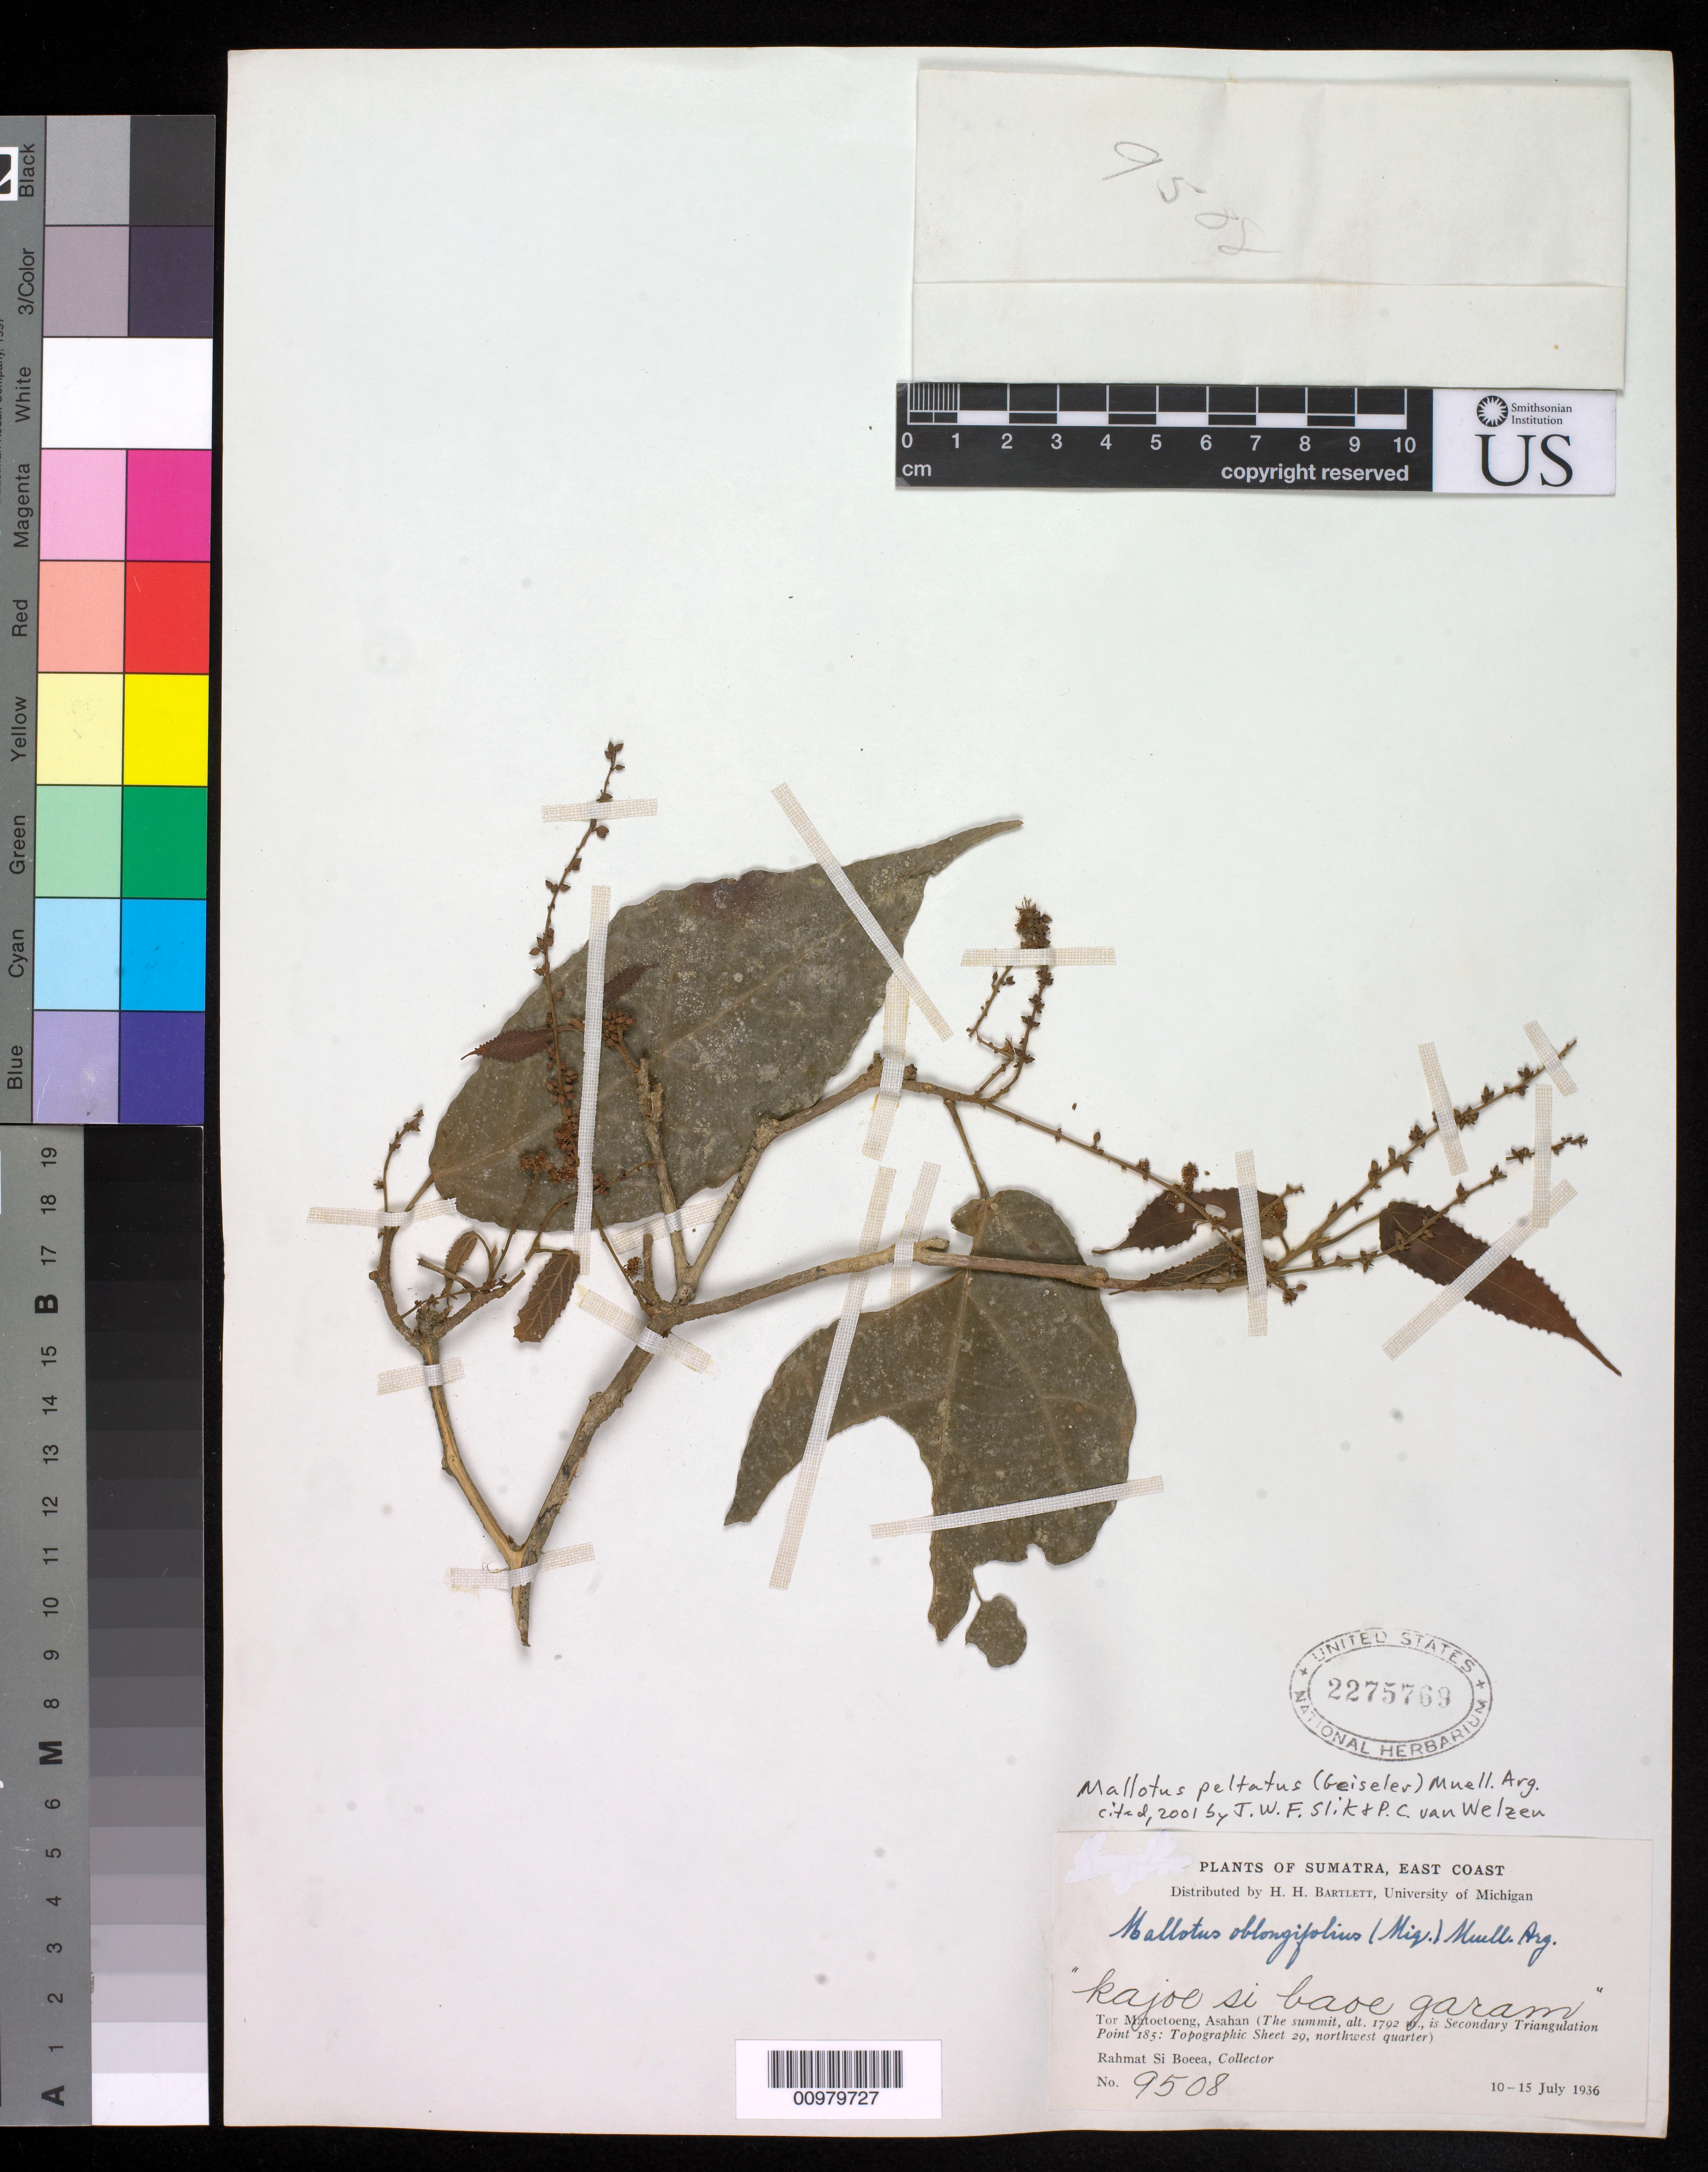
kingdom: Plantae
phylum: Tracheophyta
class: Magnoliopsida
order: Malpighiales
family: Euphorbiaceae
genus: Mallotus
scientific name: Mallotus peltatus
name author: (Geiseler) Müll. Arg.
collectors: Rahmat Si Boeea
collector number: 9508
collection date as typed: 10 Jul 1936 to 15 Jul 1936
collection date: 1936-07-10/1936-07-15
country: Indonesia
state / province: Sumatra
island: Sumatra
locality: Topographic Sheet 29, northwest quarter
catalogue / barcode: US 2275769